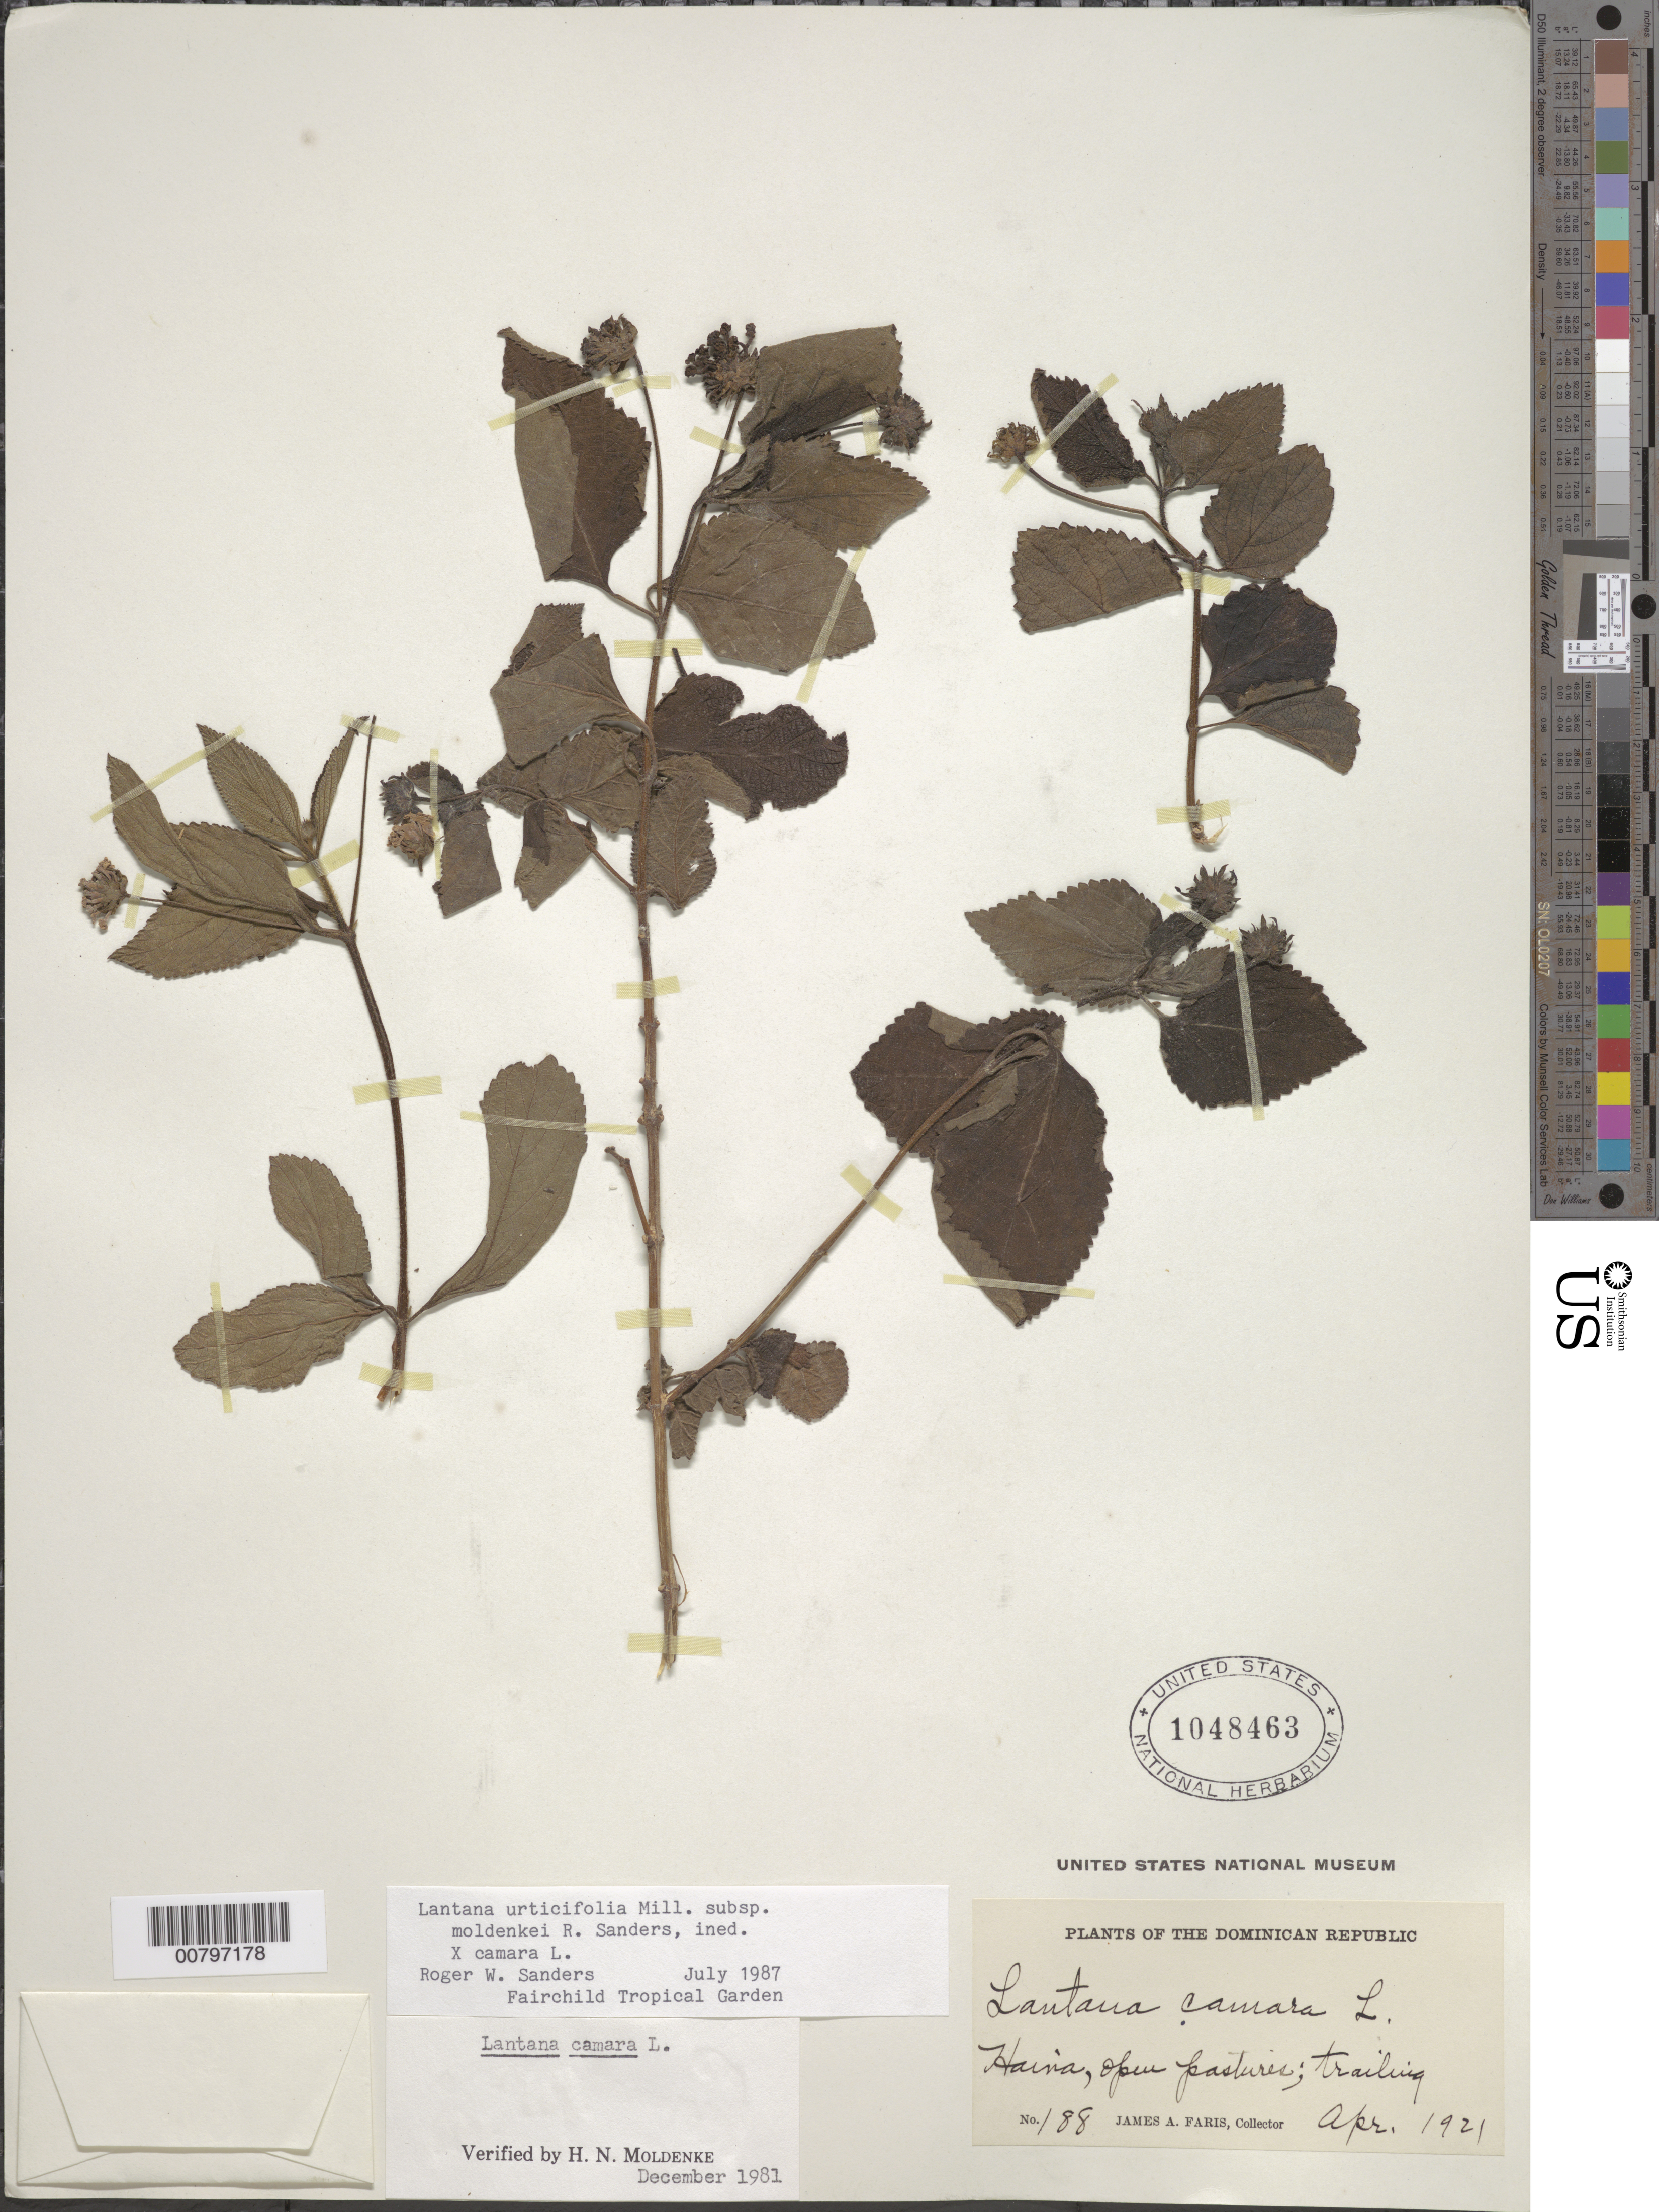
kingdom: Plantae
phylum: Tracheophyta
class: Magnoliopsida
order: Lamiales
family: Verbenaceae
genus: Lantana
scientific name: Lantana camara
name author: L.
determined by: Sanders, R. W.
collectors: J. Faris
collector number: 188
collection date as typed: Apr 1921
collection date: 1921-04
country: Dominican Republic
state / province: San Cristóbal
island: Hispaniola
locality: Haina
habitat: Open pasture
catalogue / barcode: US 1048463